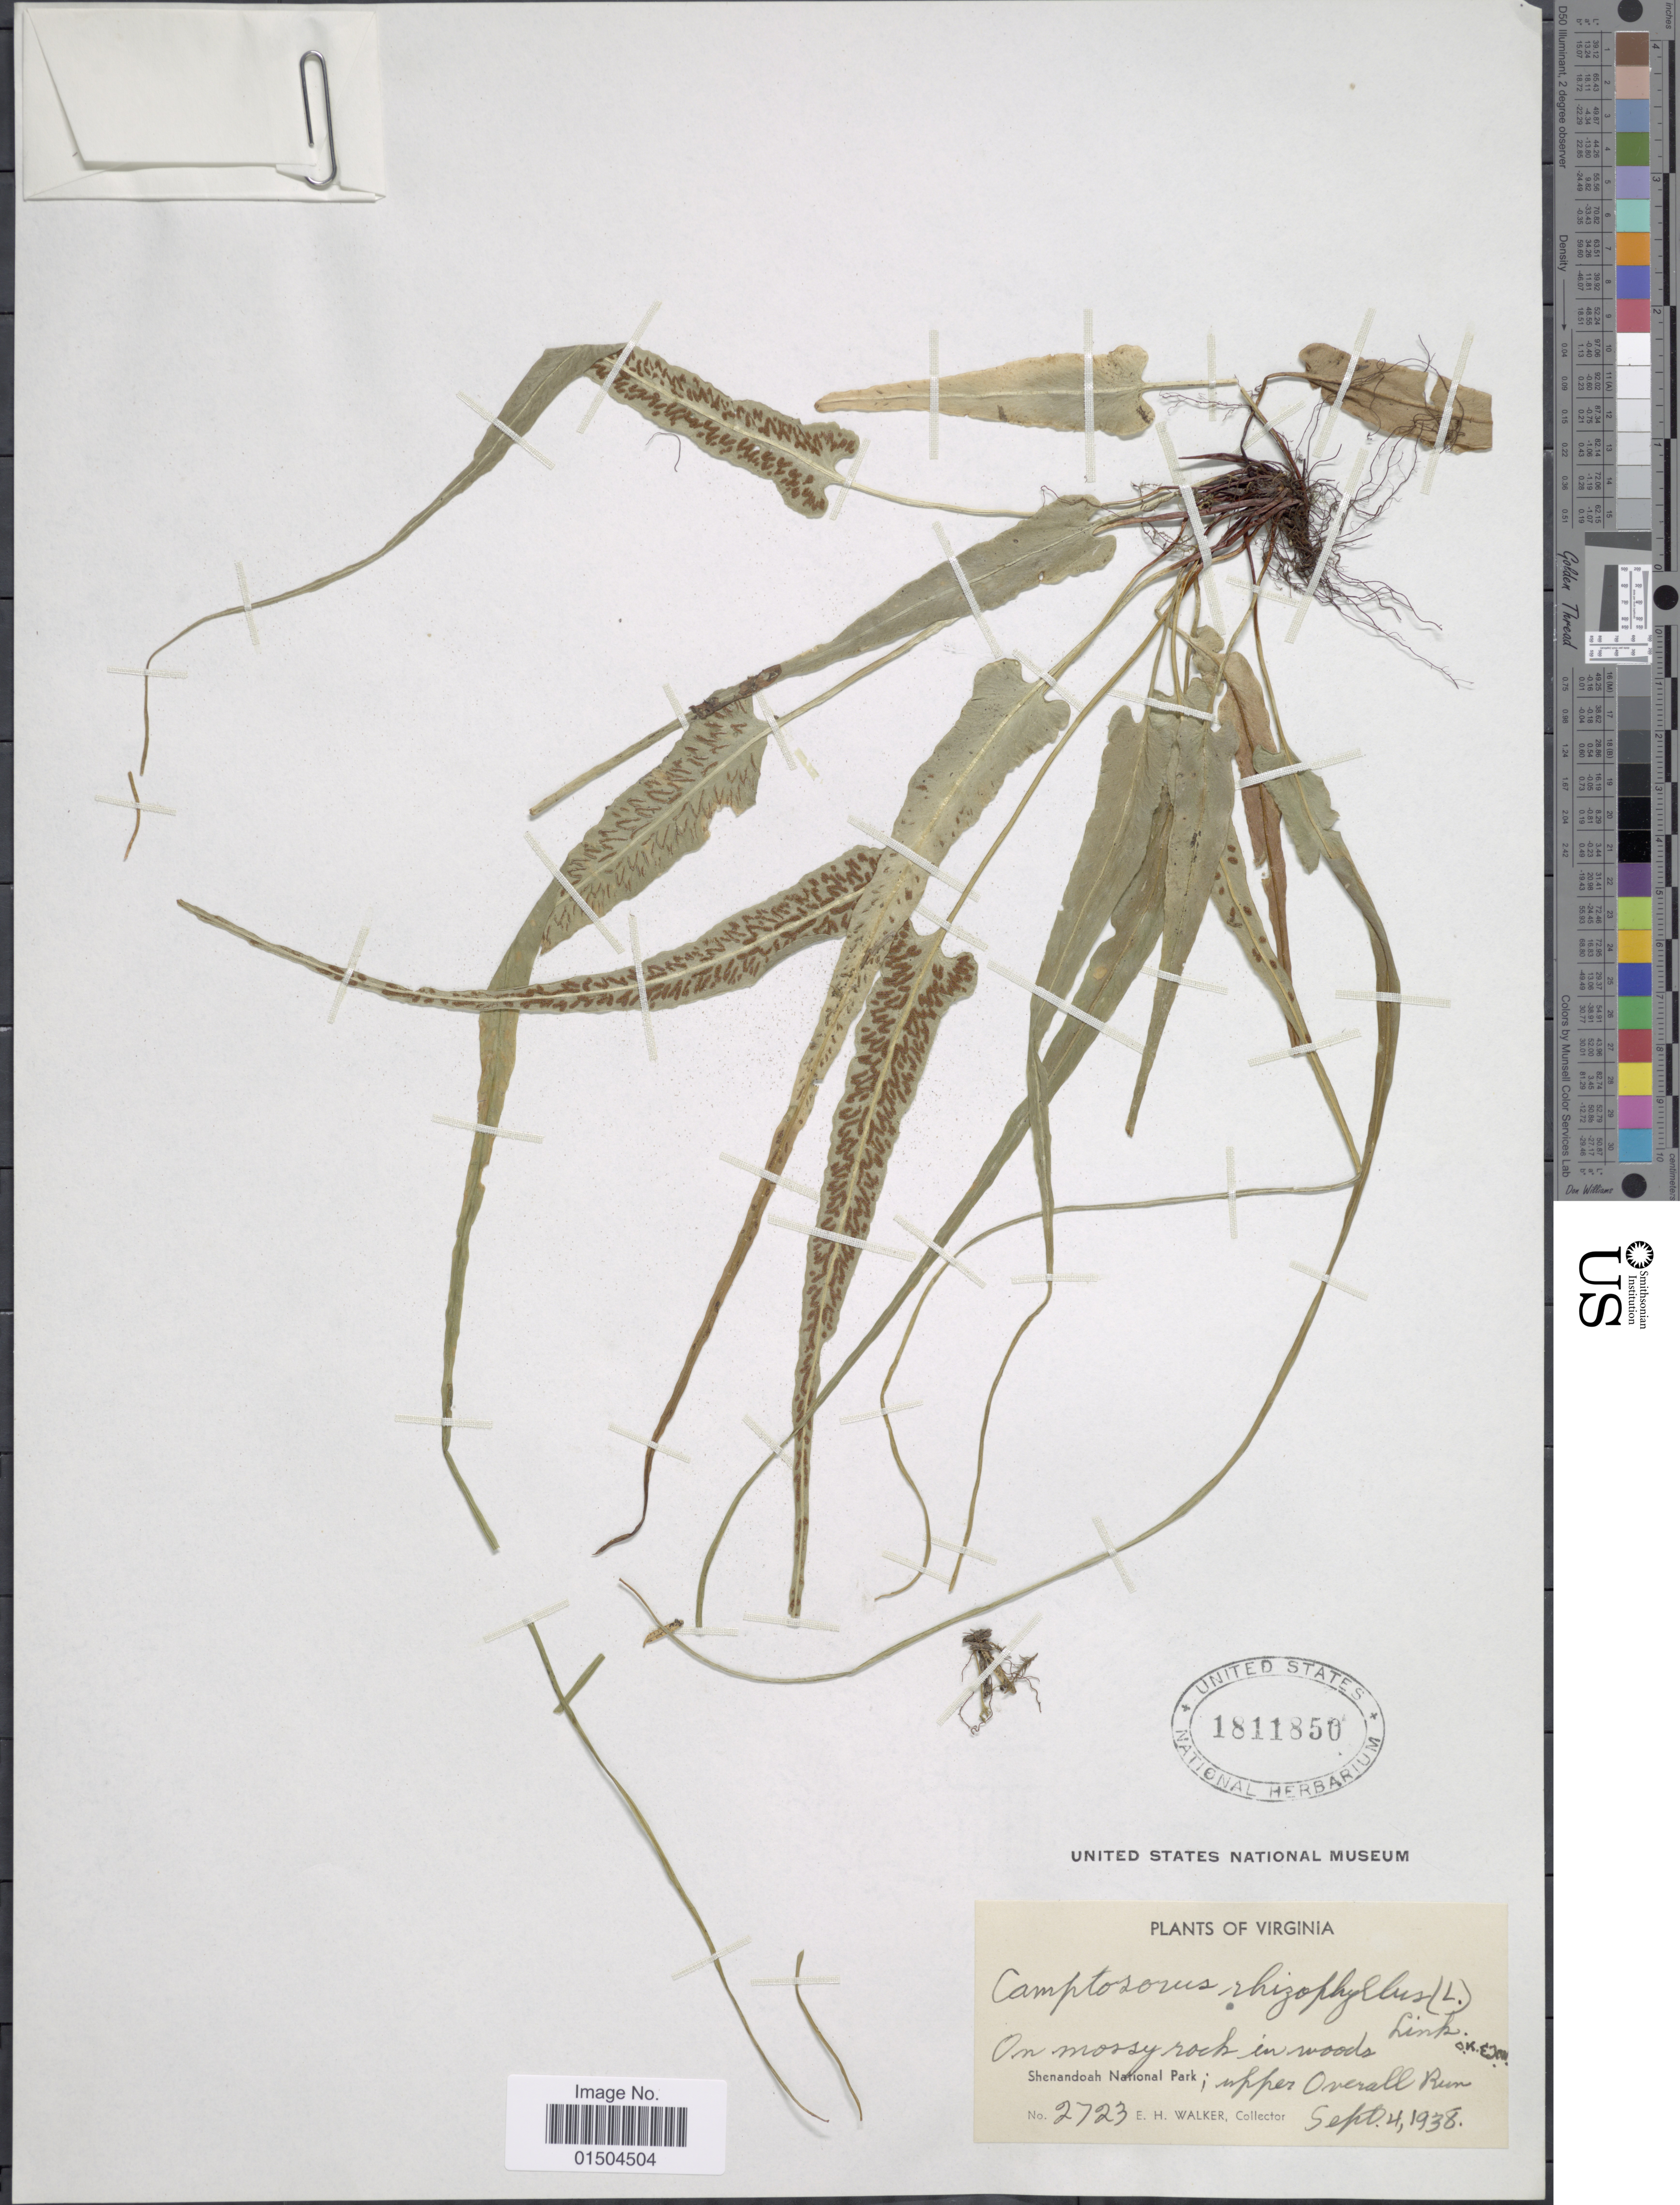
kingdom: Plantae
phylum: Tracheophyta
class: Polypodiopsida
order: Polypodiales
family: Aspleniaceae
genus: Asplenium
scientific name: Asplenium rhizophyllum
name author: L.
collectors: E. H. Walker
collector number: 2723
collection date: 1938-09-04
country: United States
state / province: Virginia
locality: Shenandoah National Park; upper Overall Run.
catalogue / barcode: US 1811850